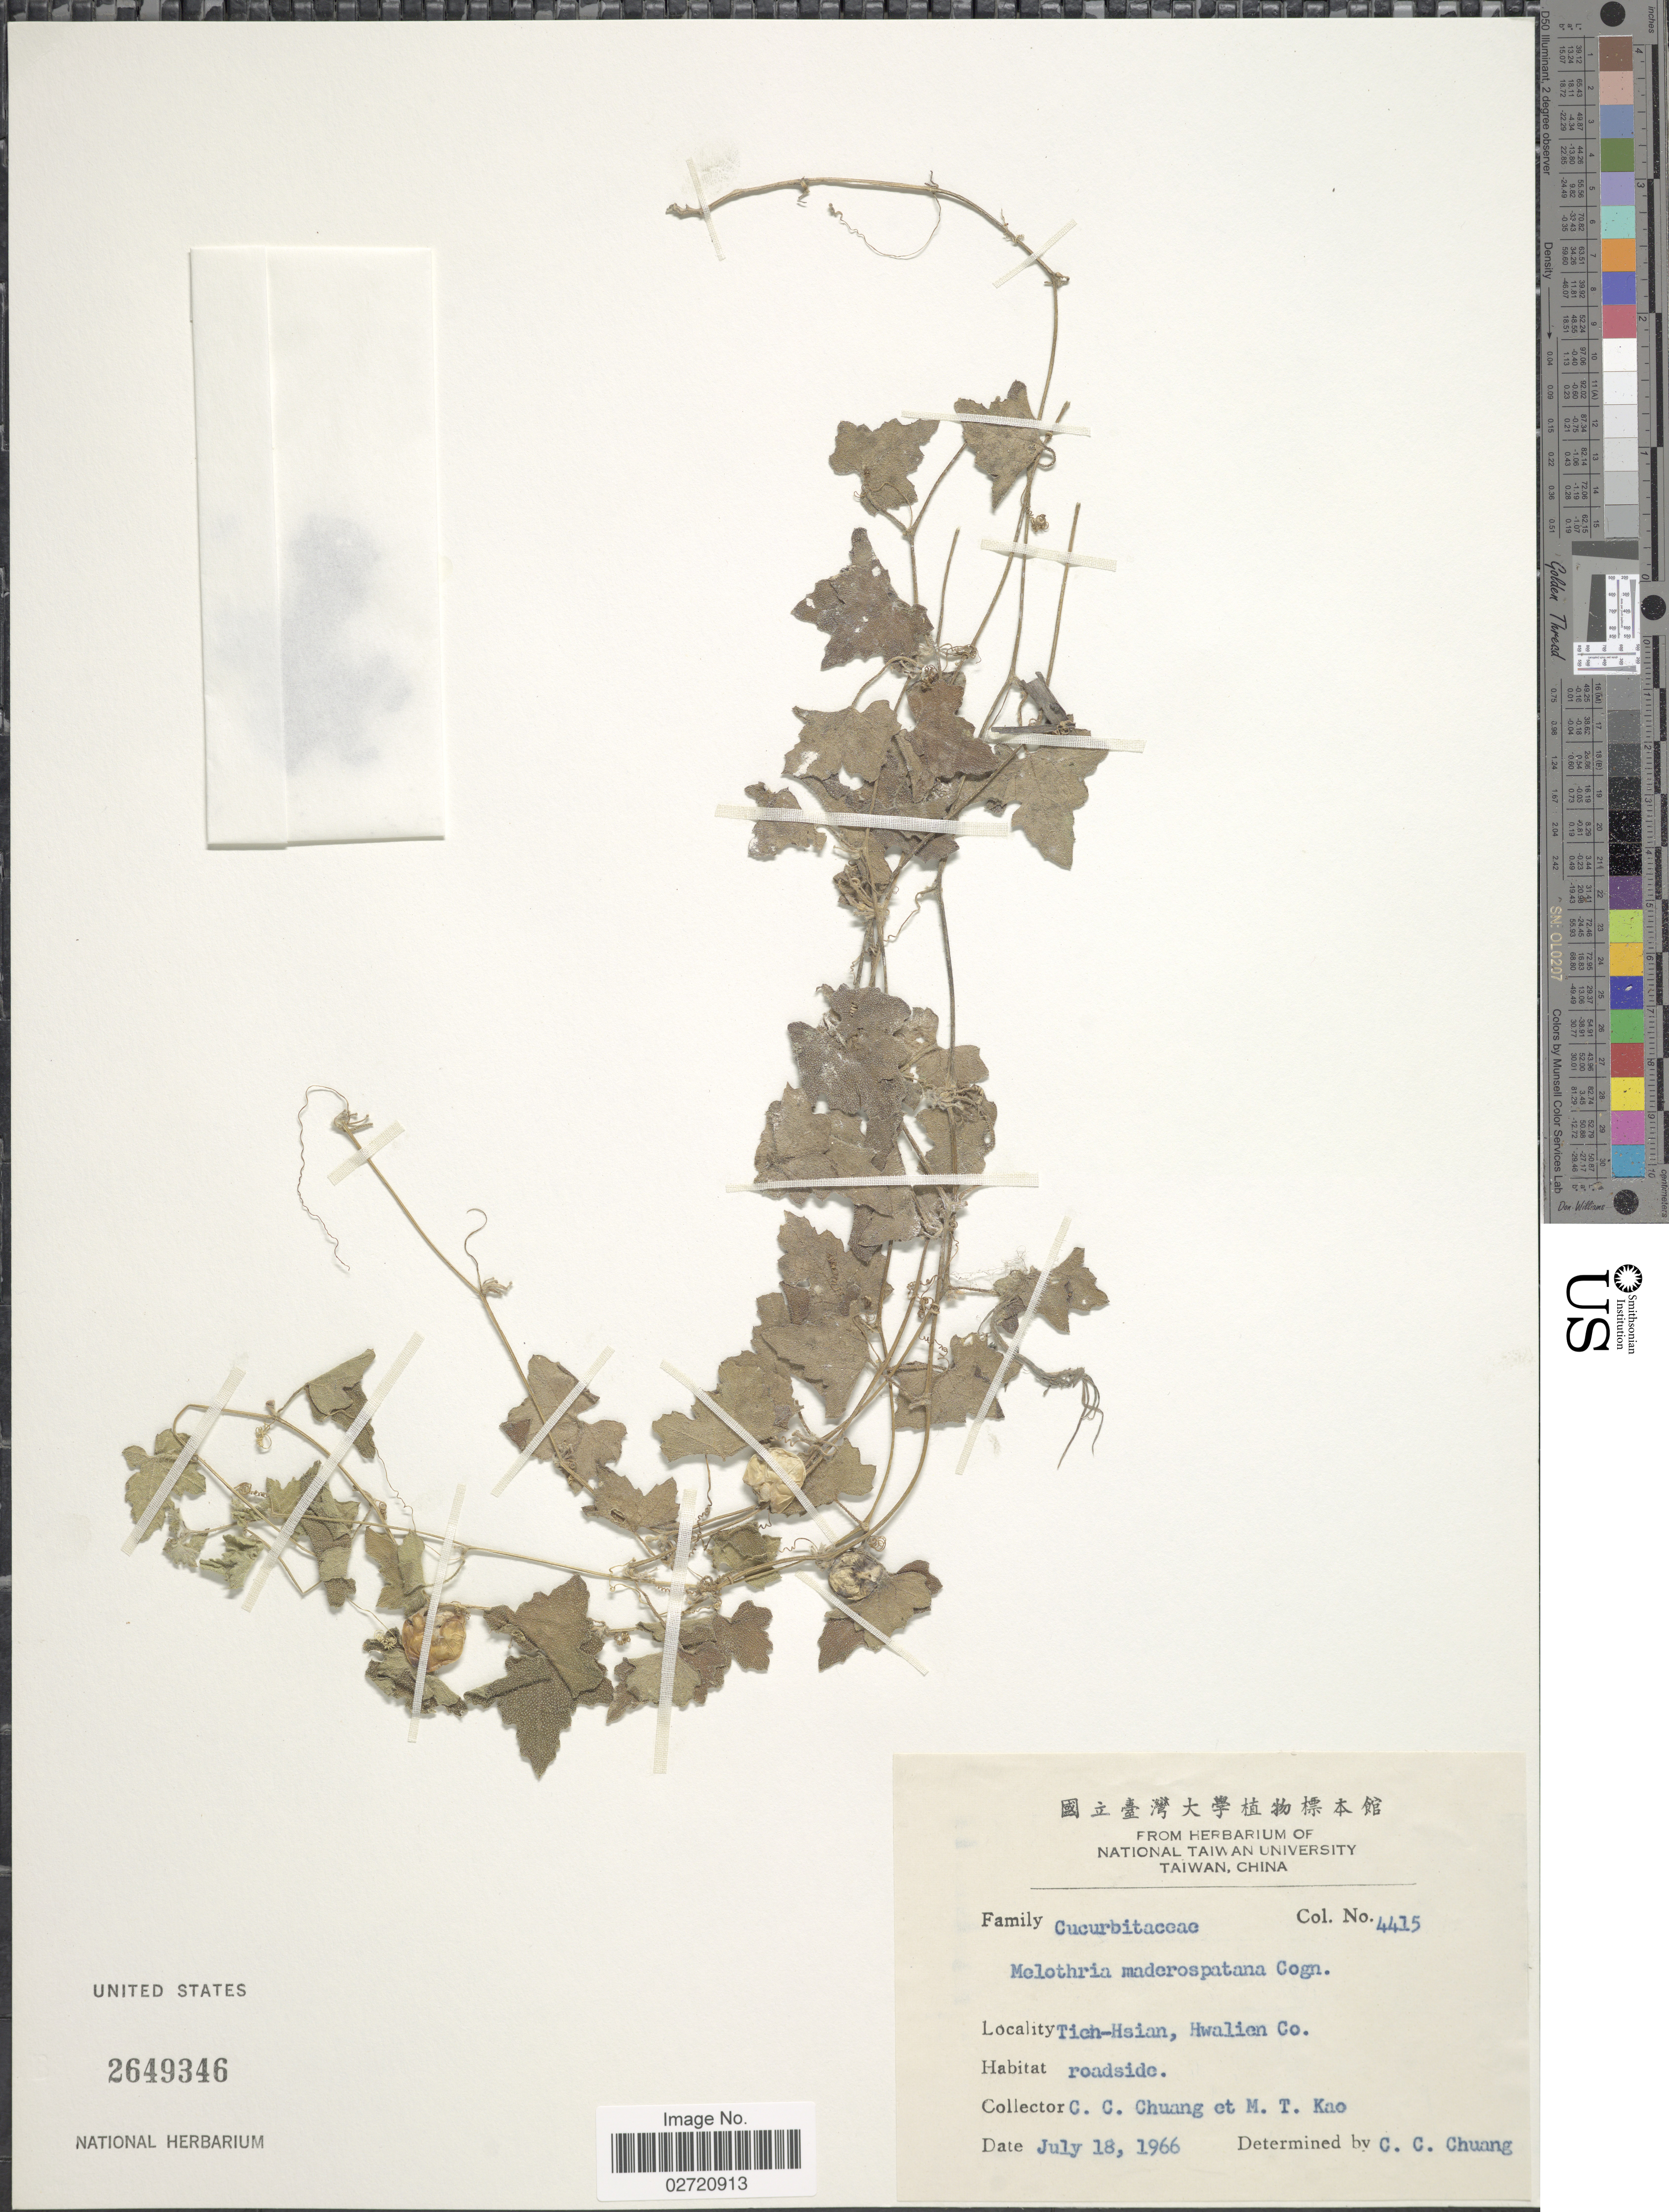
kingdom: Plantae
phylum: Tracheophyta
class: Magnoliopsida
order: Cucurbitales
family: Cucurbitaceae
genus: Cucumis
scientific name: Cucumis maderaspatanus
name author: L.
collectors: C. C. Chuang & M. T. Kao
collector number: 4415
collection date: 1966-07-18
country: Taiwan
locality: Tich-Hsian, Hwalien Co.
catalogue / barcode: US 2649346